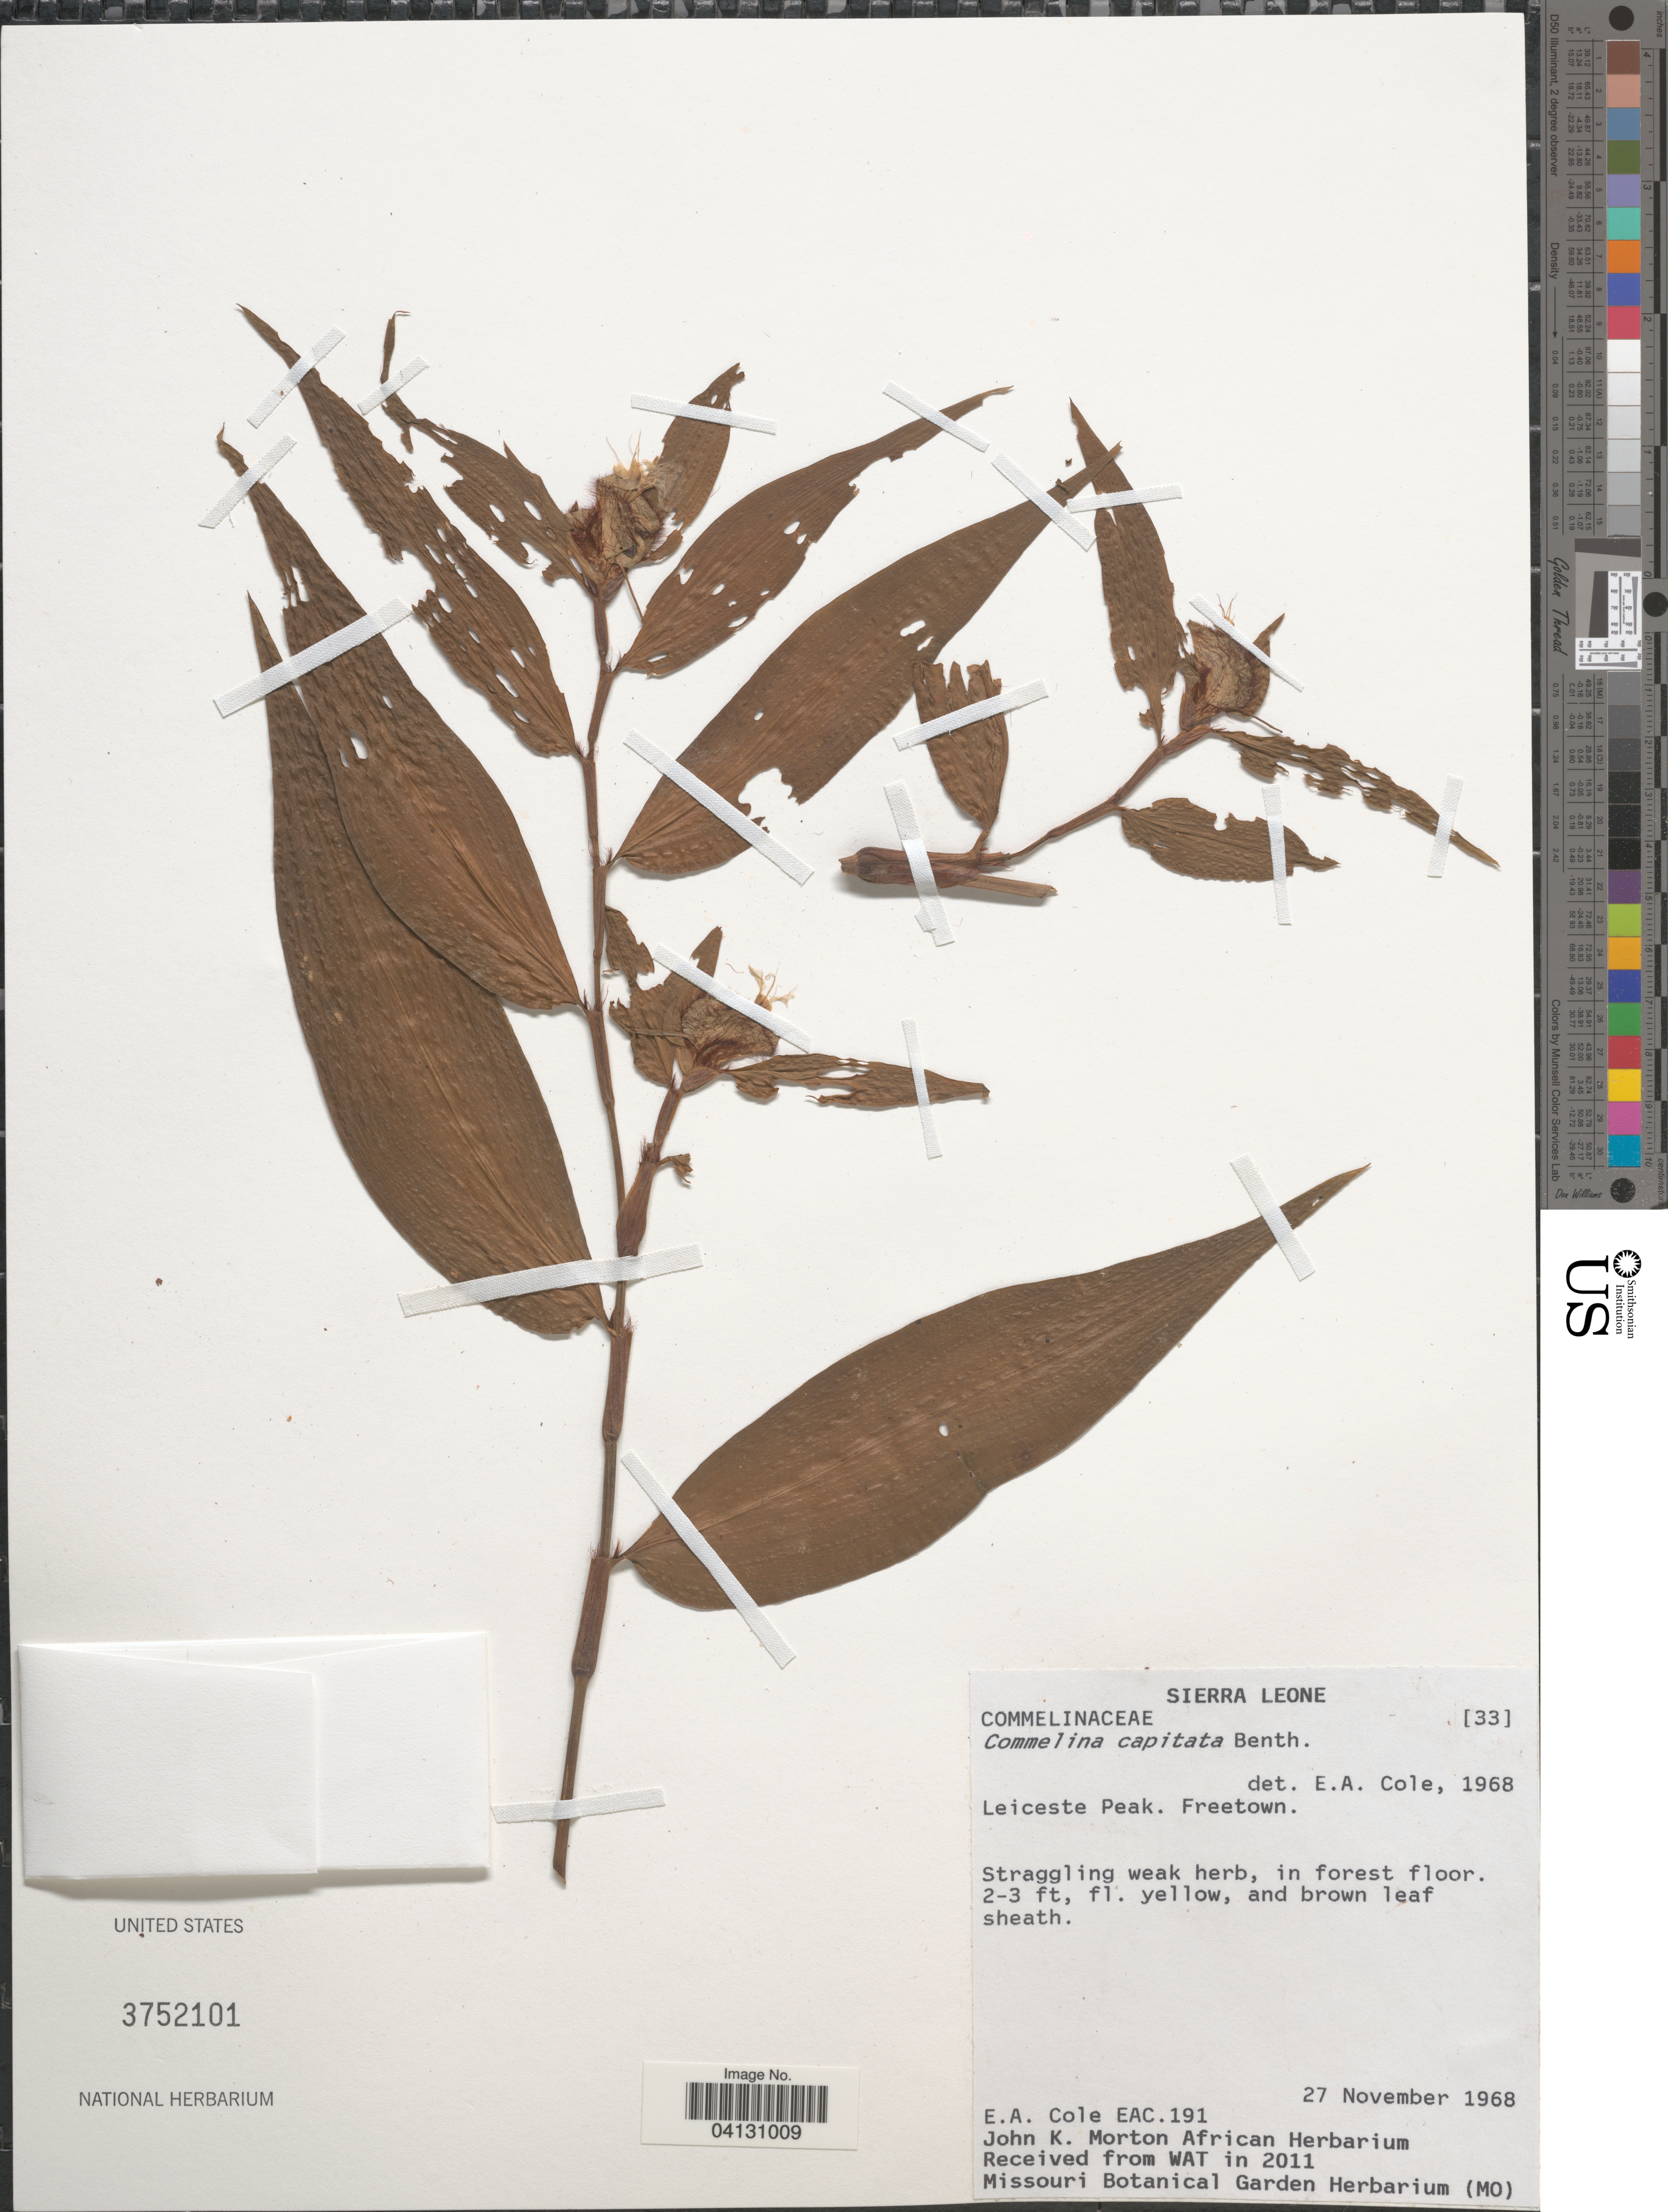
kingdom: Plantae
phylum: Tracheophyta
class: Liliopsida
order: Commelinales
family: Commelinaceae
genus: Commelina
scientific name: Commelina capitata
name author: Benth.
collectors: E. Cole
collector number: EAC191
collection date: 1968-11-27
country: Sierra Leone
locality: Leiceste Peak. Freetown.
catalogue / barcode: US 3752101